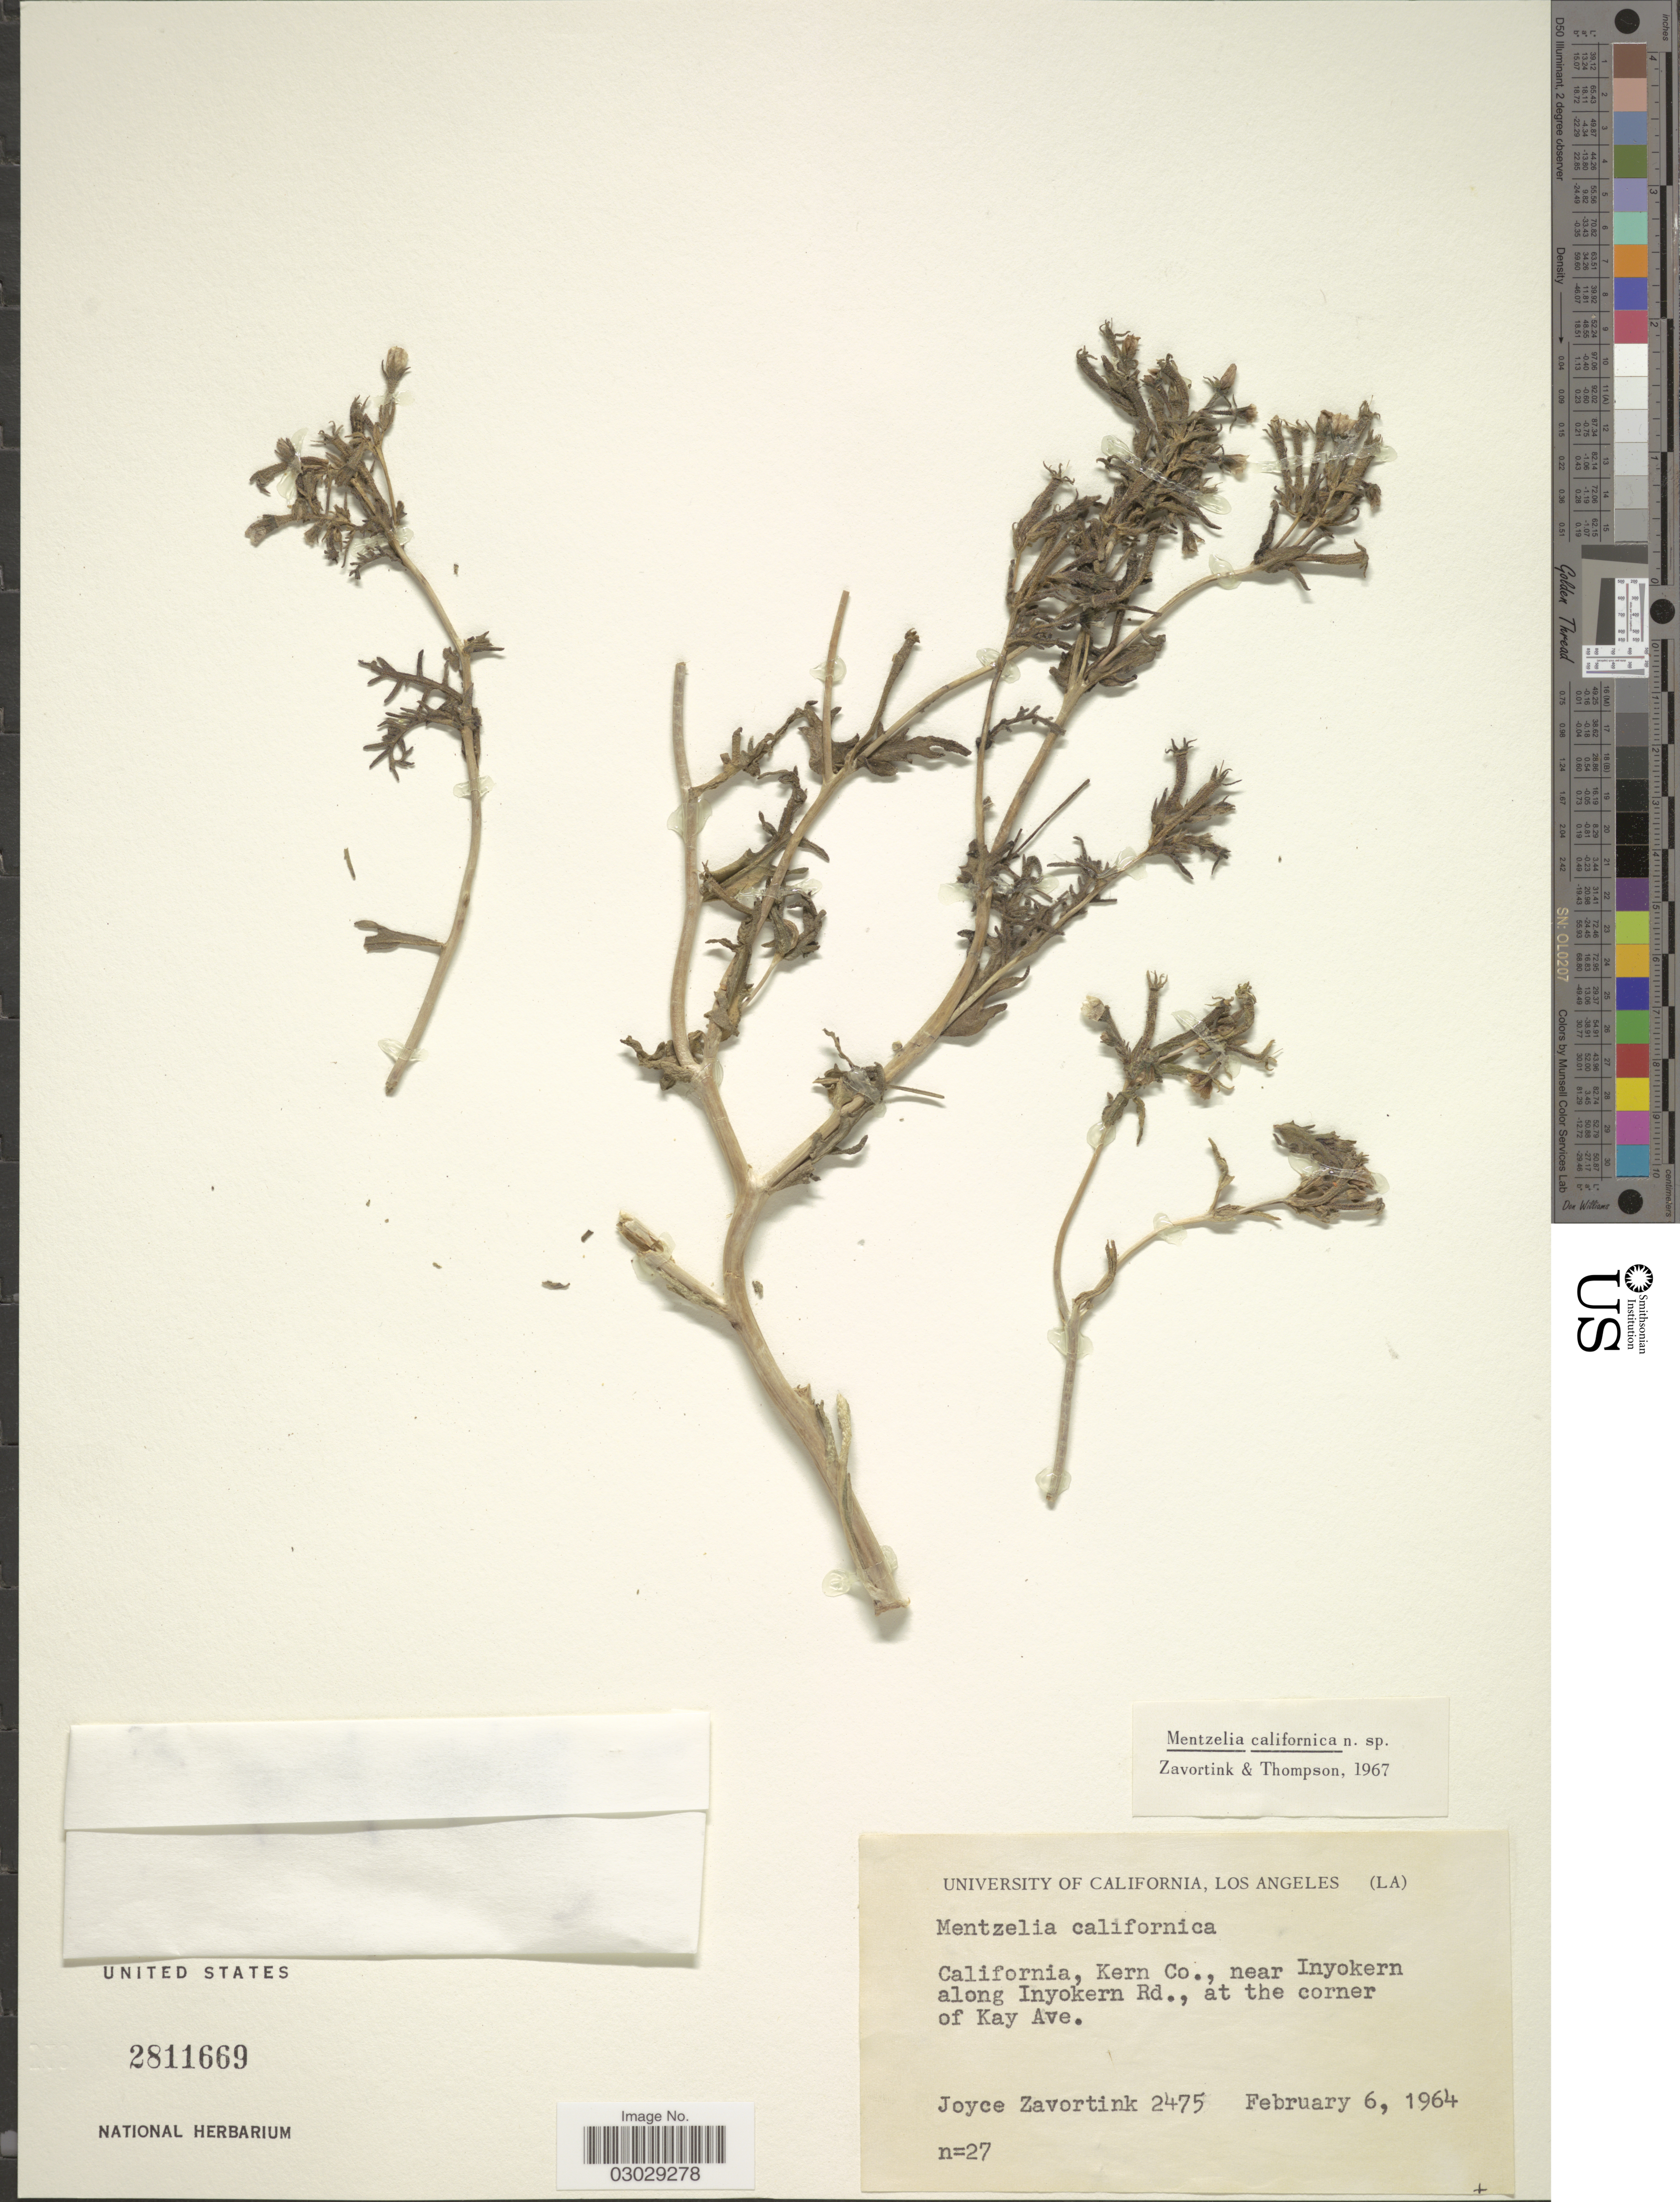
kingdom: Plantae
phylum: Tracheophyta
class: Magnoliopsida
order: Cornales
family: Loasaceae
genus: Mentzelia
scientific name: Mentzelia californica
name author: H.J. Thomps. & J.E. Roberts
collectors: J. Zavortink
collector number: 2475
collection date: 1964-02-06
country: United States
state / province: California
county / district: Kern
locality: Kern Co., near Inyokern along Inyokern Rd., at the corner of Kay Ave.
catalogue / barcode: US 2811669